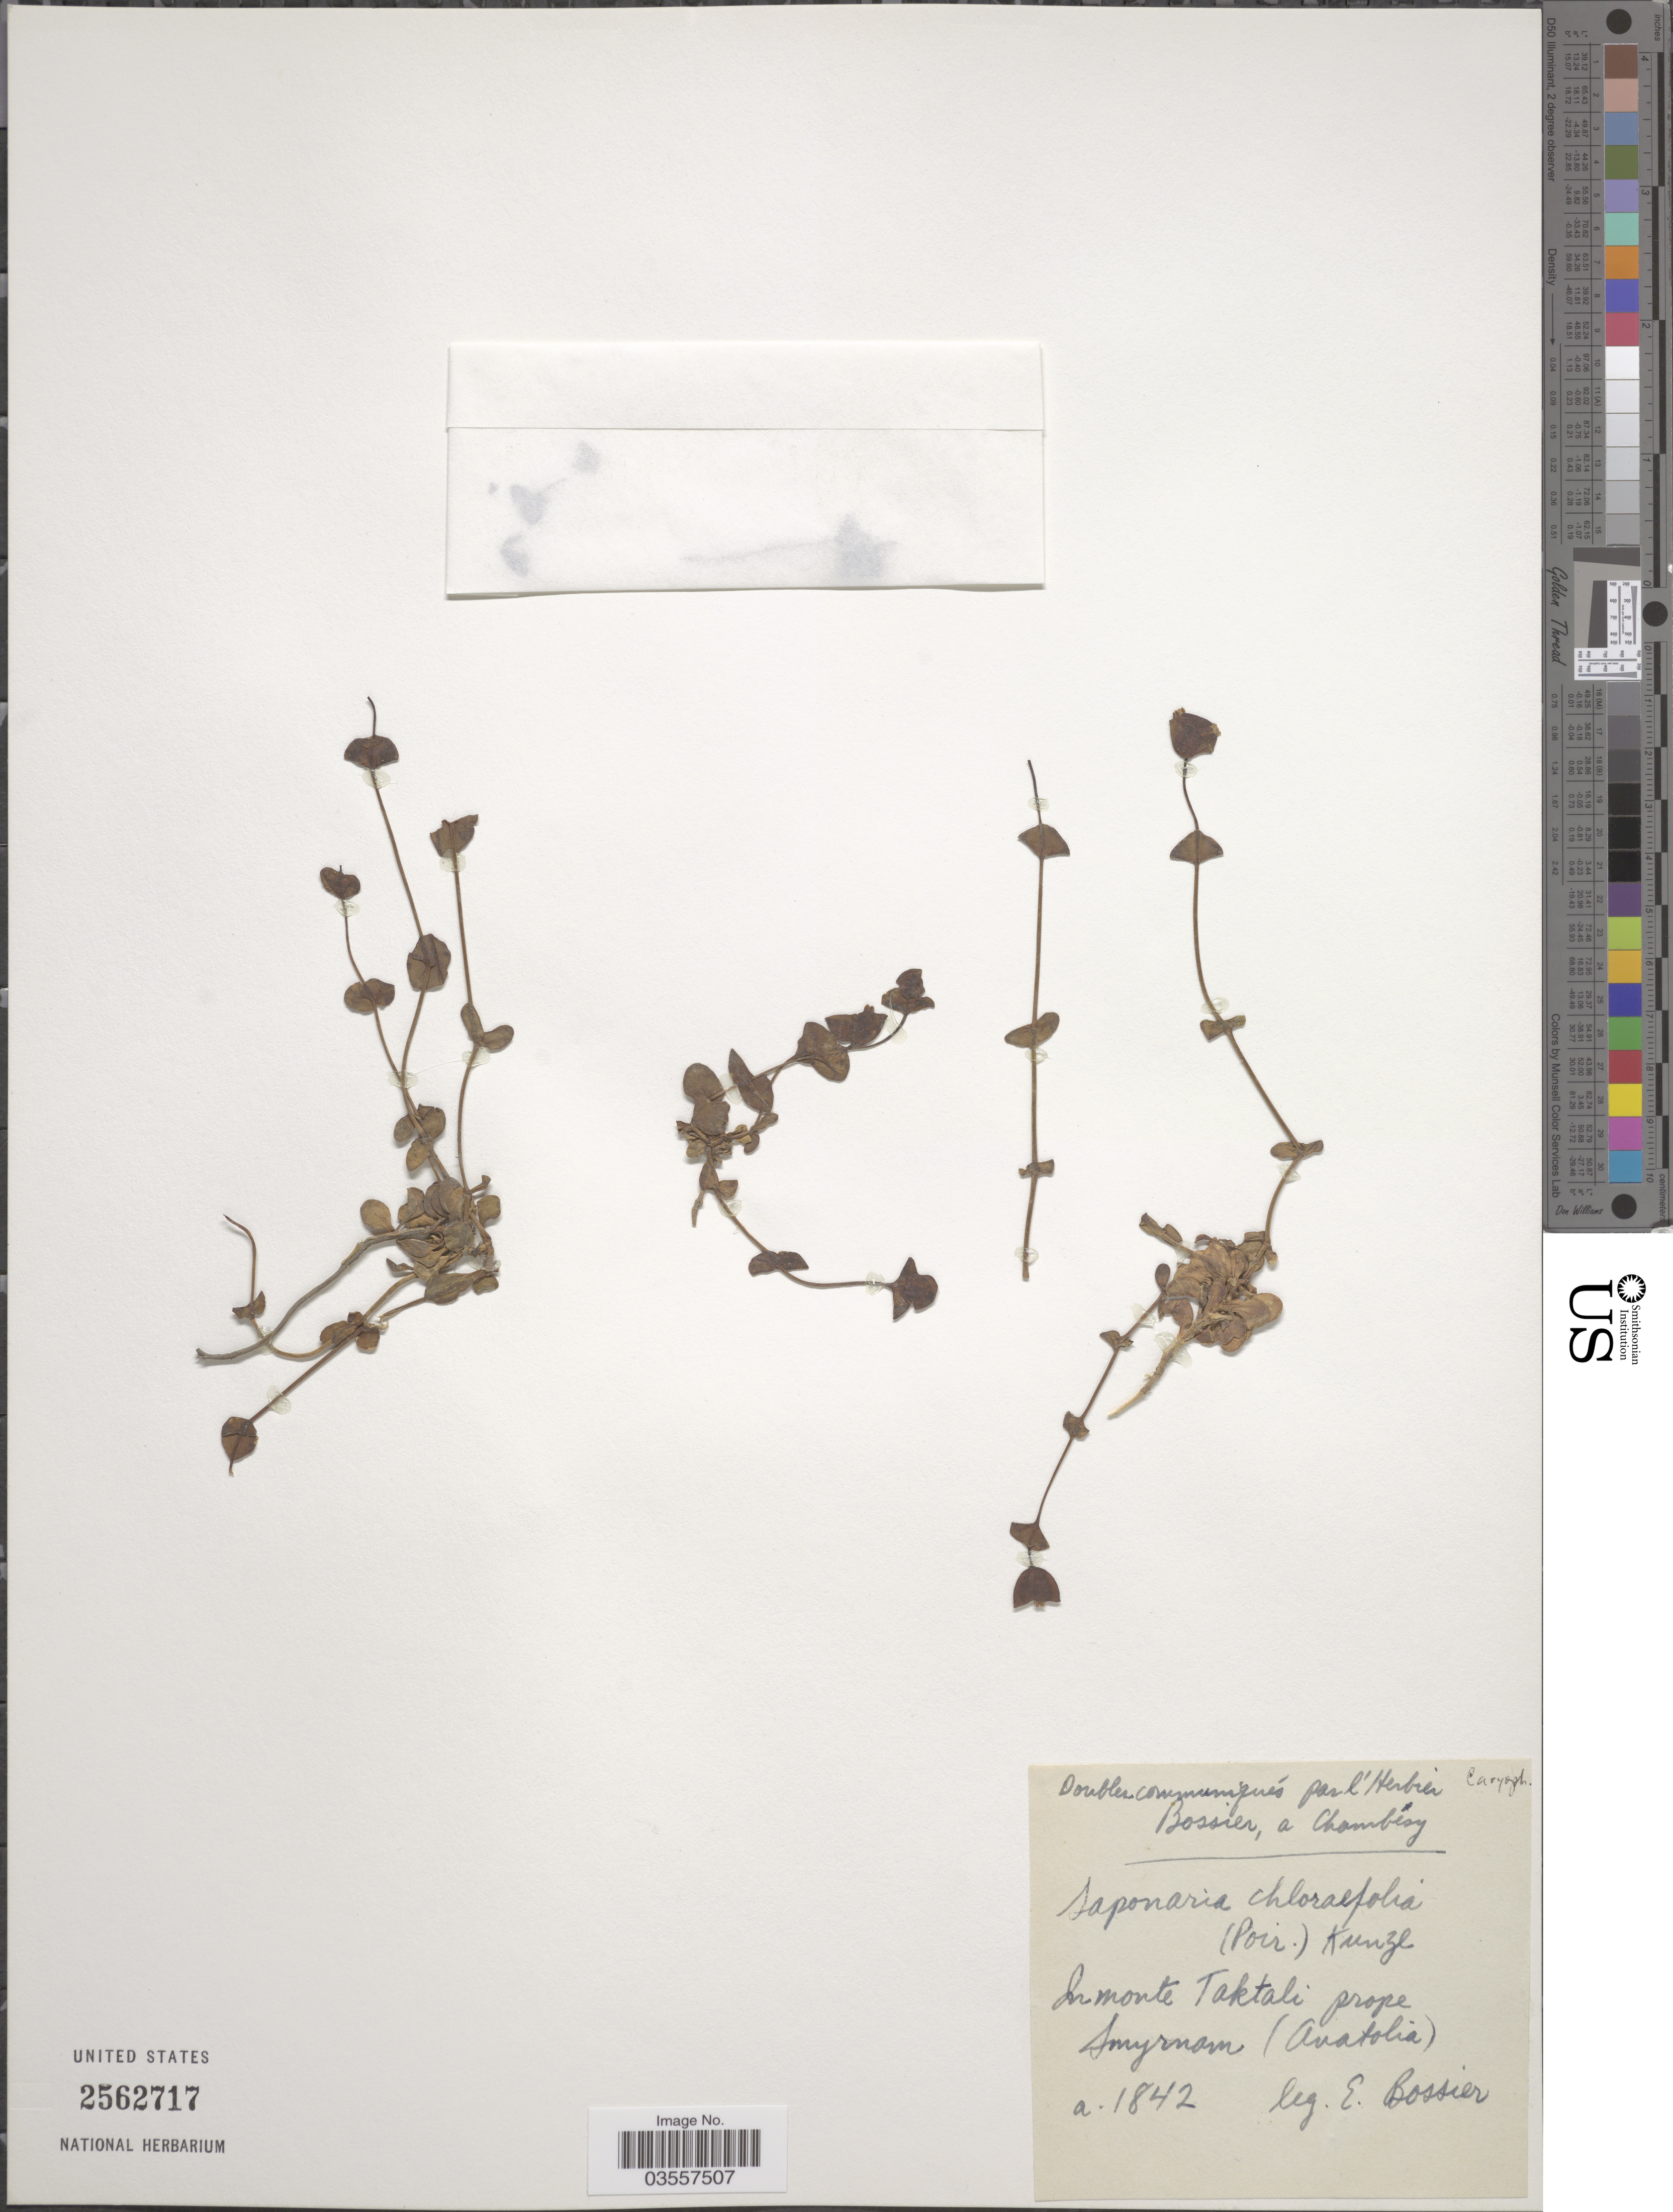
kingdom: Plantae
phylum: Tracheophyta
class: Magnoliopsida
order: Caryophyllales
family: Caryophyllaceae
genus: Cyathophylla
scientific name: Cyathophylla chlorifolia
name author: (Poir.) Bocquet & Strid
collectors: E. Bossier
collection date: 1842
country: Turkey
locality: In monte Taktali prope Smyrnam (Anatolia).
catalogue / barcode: US 2562717